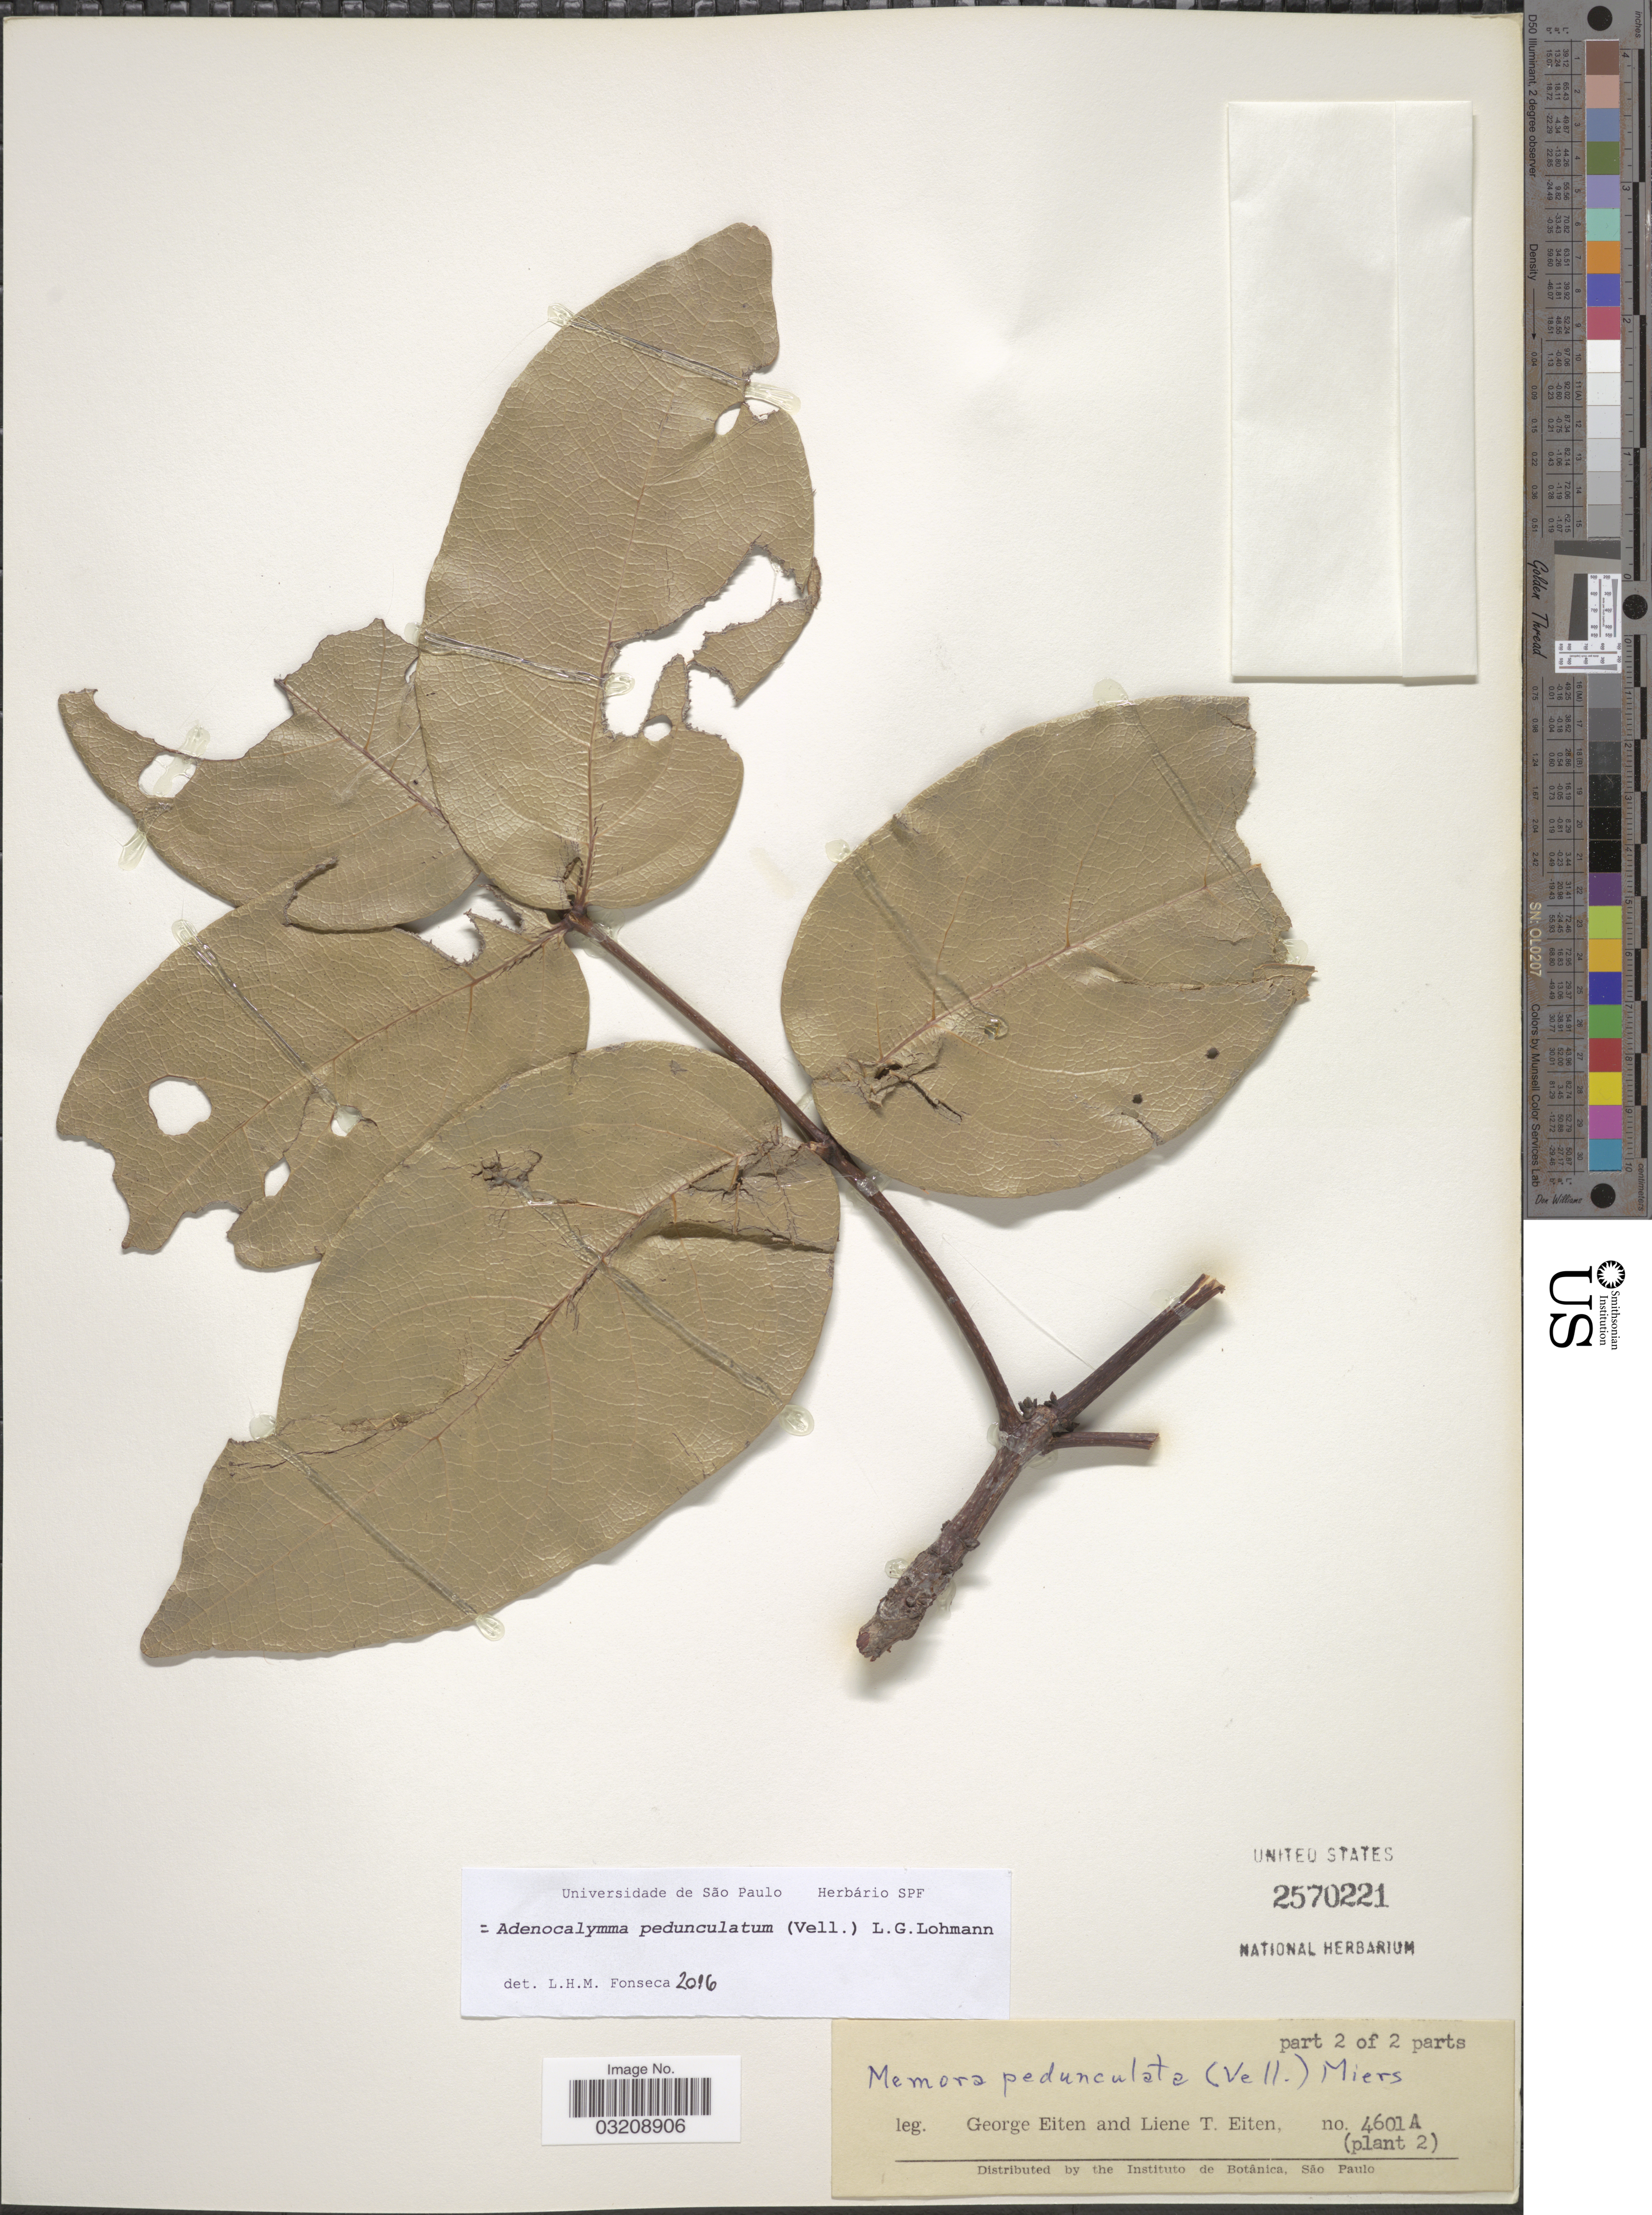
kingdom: Plantae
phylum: Tracheophyta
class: Magnoliopsida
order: Lamiales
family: Bignoniaceae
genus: Adenocalymma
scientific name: Adenocalymma pedunculatum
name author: (Vell.) L.G. Lohmann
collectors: G. Eiten & L. T. Eiten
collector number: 4601A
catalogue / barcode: US 2570221